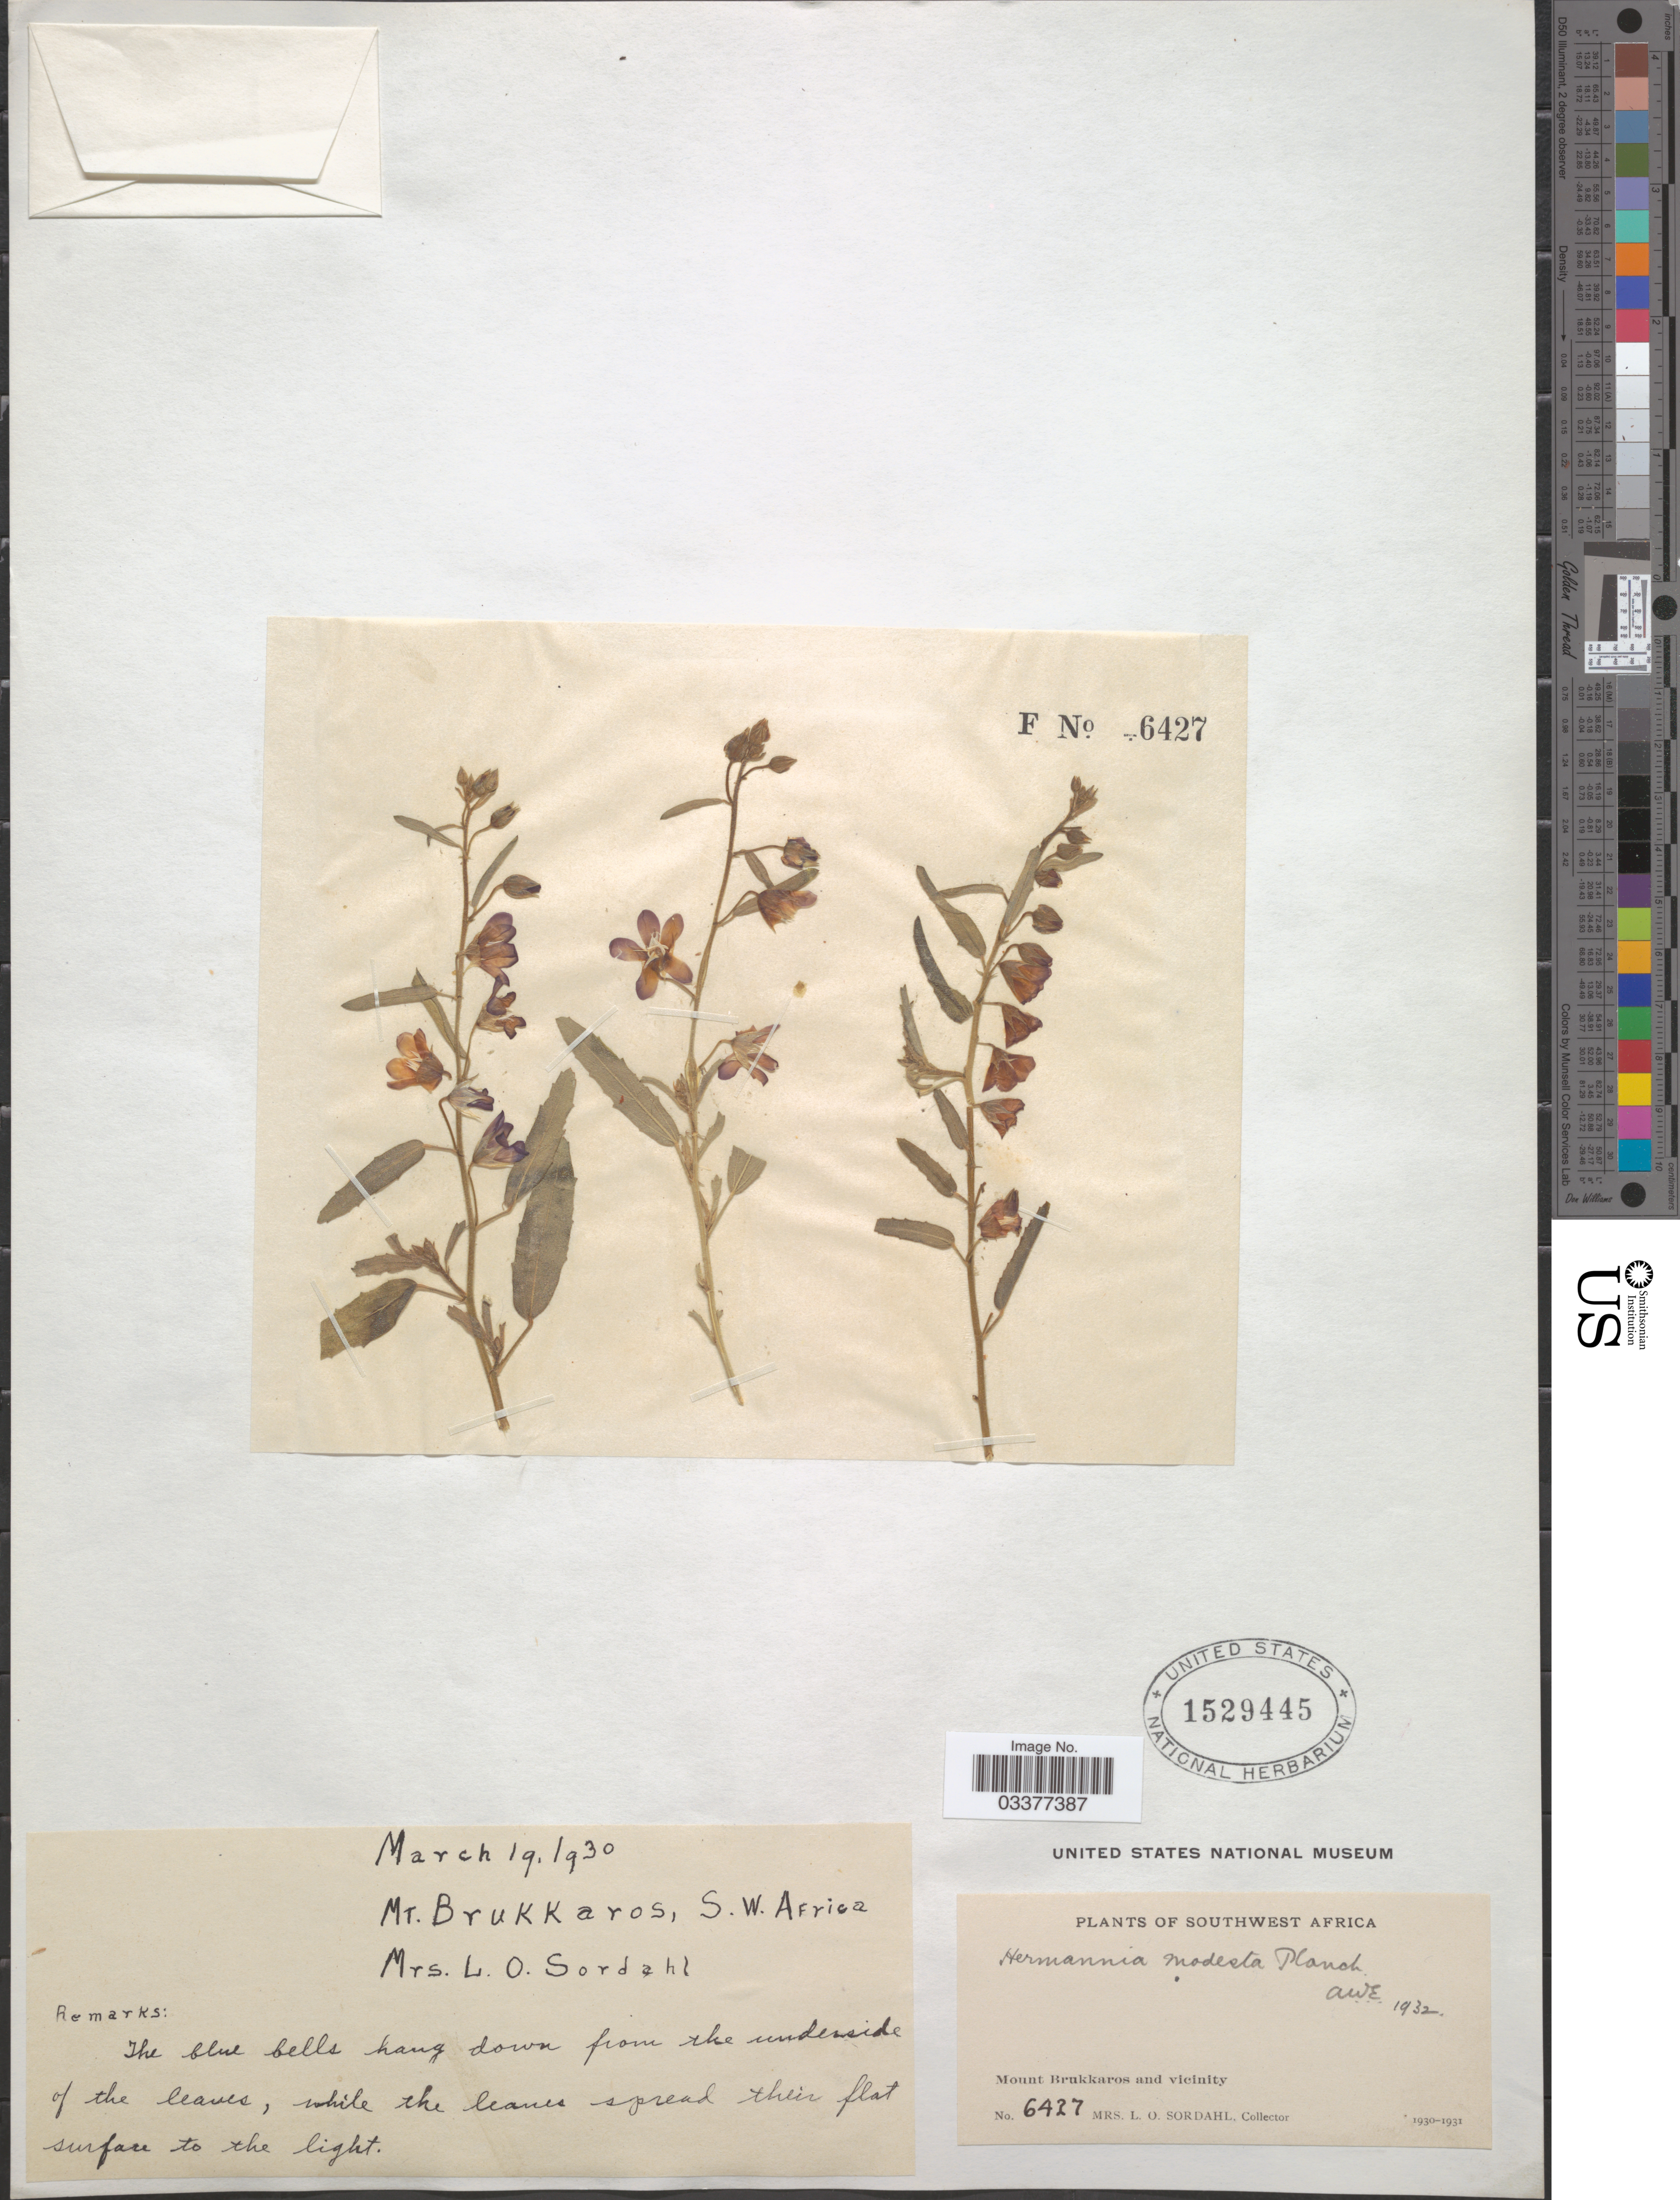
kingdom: Plantae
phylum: Tracheophyta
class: Magnoliopsida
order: Malvales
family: Malvaceae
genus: Hermannia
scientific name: Hermannia modesta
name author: (Ehrenb.) Mast.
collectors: L. Sordahl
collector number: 6437*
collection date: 1930-03-19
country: Namibia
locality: Southwest Africa. Mount Brukkaros and vicinity.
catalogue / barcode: US 1529445